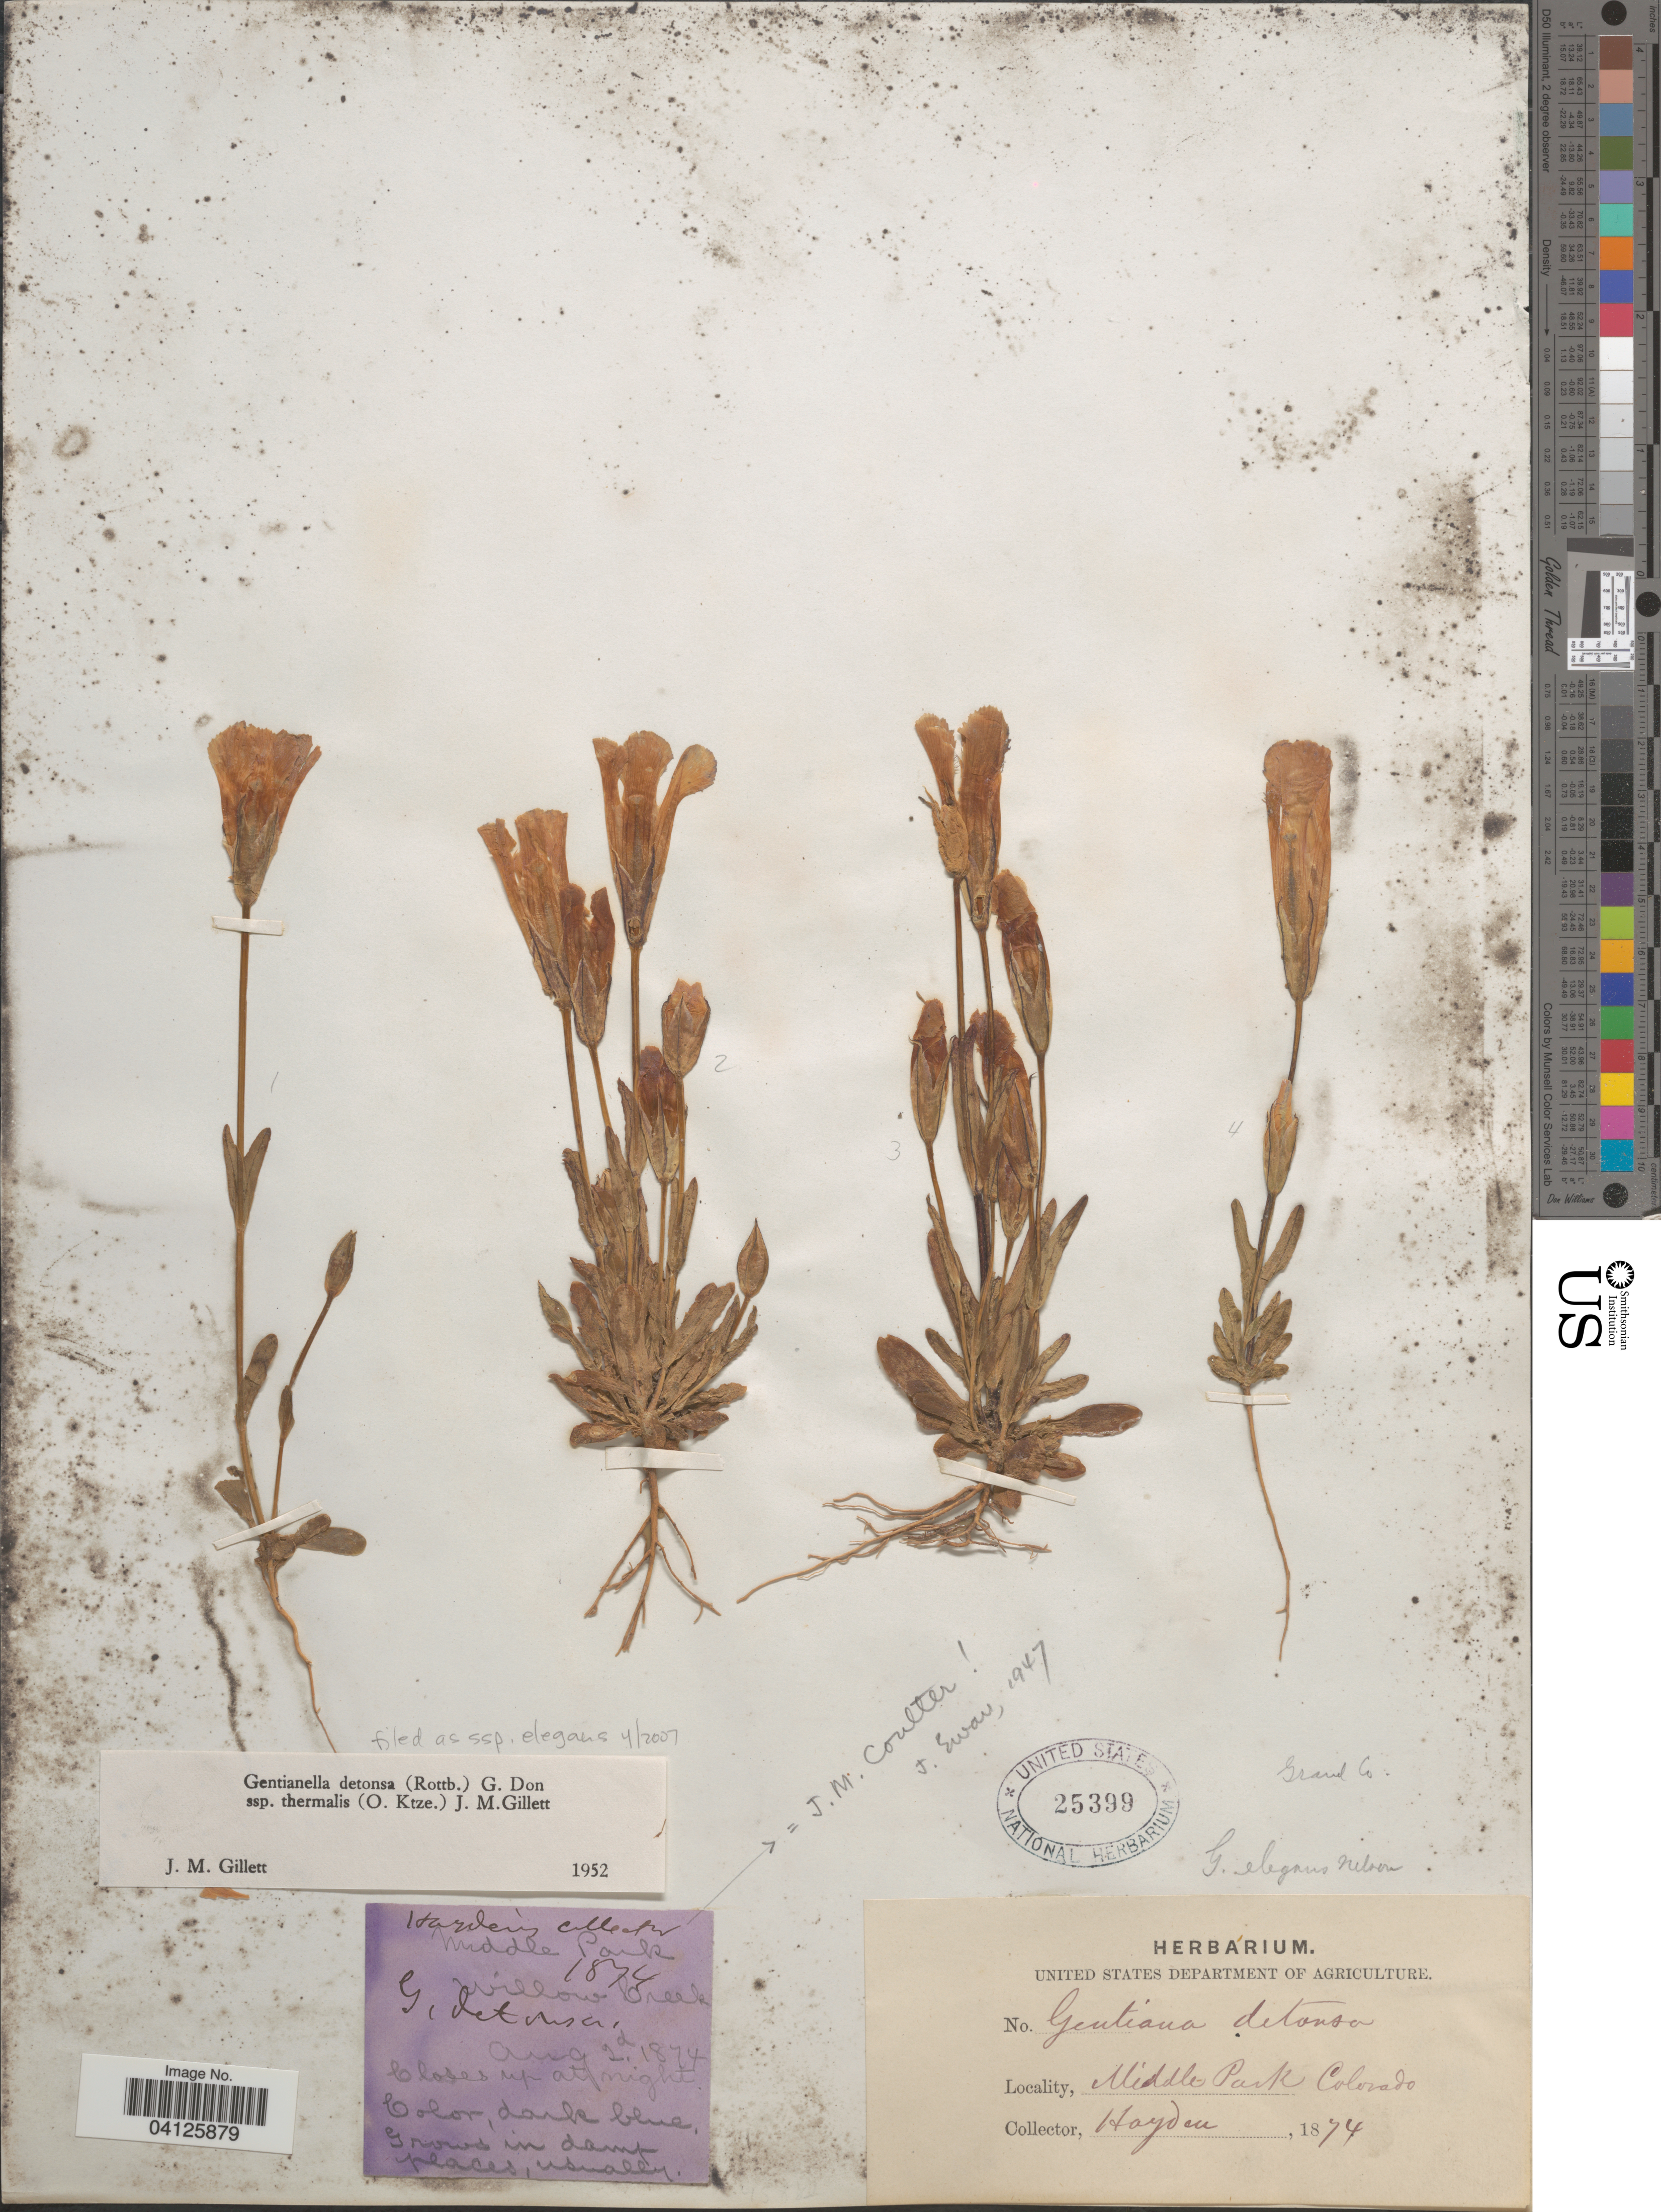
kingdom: Plantae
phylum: Tracheophyta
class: Magnoliopsida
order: Gentianales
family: Gentianaceae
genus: Gentianella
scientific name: Gentianella detonsa subsp. elegans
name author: (A. Gray) J.M. Gillett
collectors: -- Hayden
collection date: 1874-08-02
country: United States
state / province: Colorado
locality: Middle Park. Willow Creek.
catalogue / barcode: US 25399